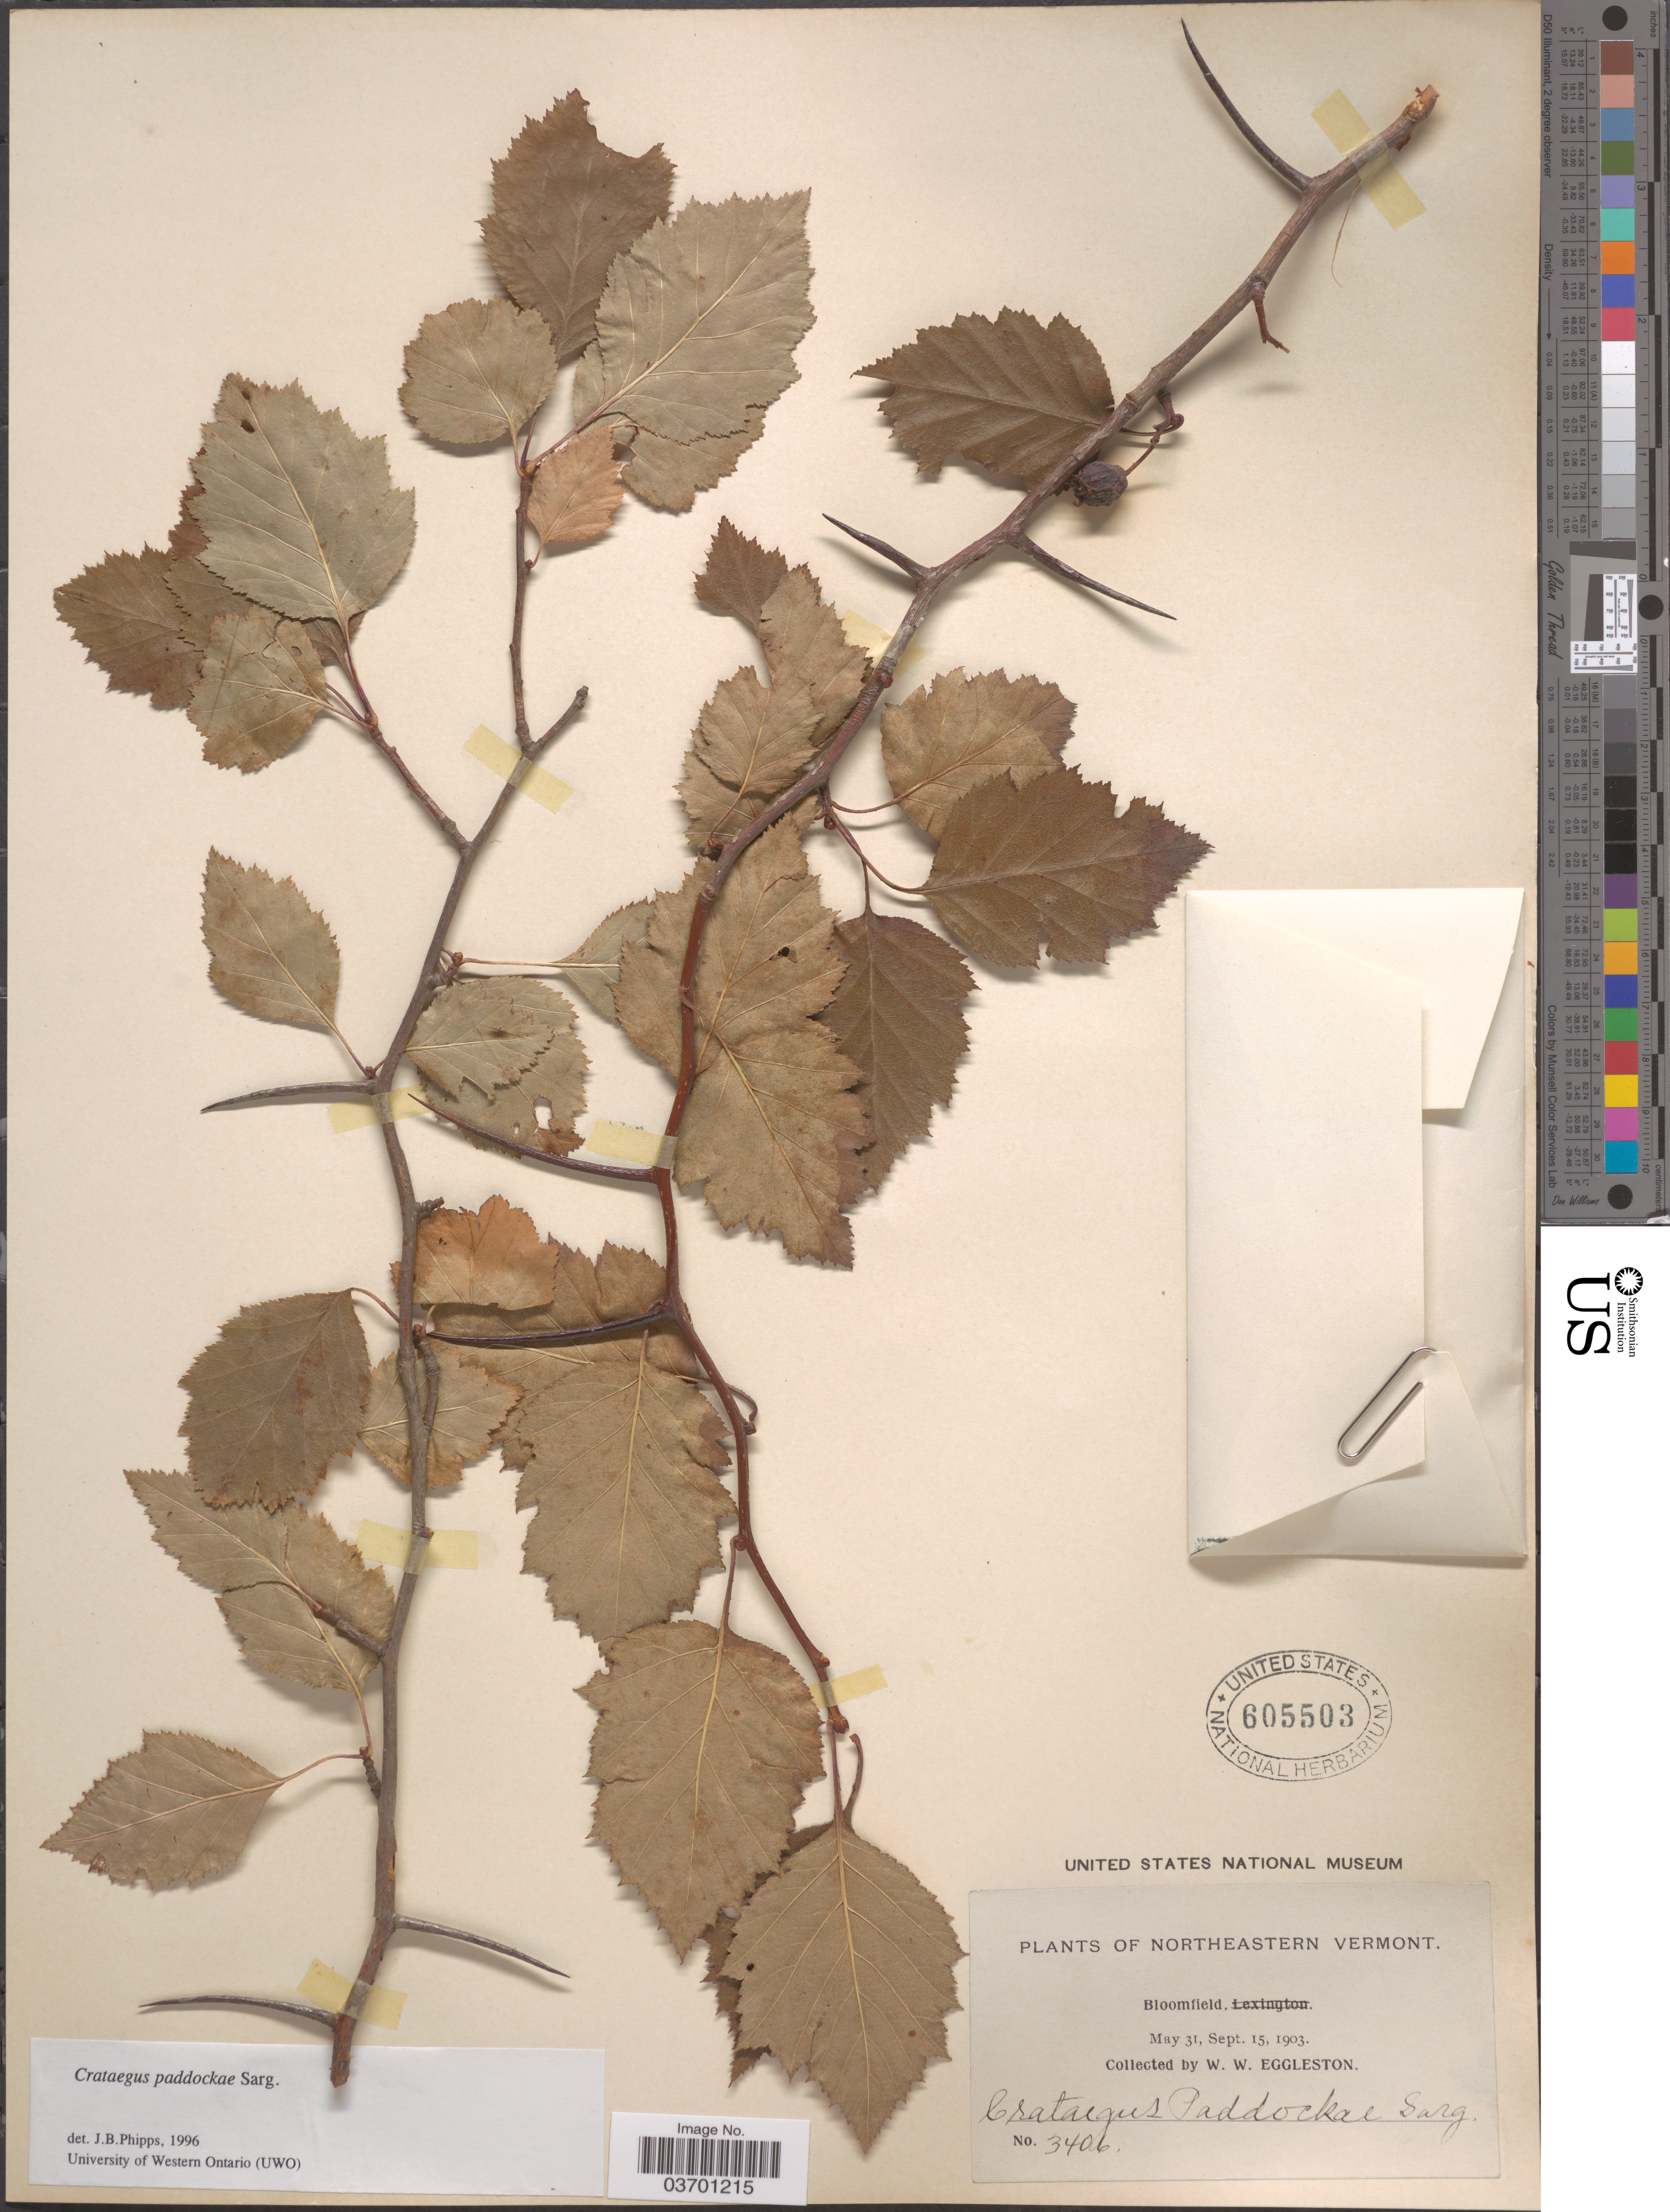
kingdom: Plantae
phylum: Tracheophyta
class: Magnoliopsida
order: Rosales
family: Rosaceae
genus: Crataegus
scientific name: Crataegus paddockeae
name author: Sarg.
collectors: W. W. Eggleston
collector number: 3406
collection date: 1903-05-31/1903-09-15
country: United States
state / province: Vermont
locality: Northeastern Vermont. Bloomfield.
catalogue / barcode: US 605503